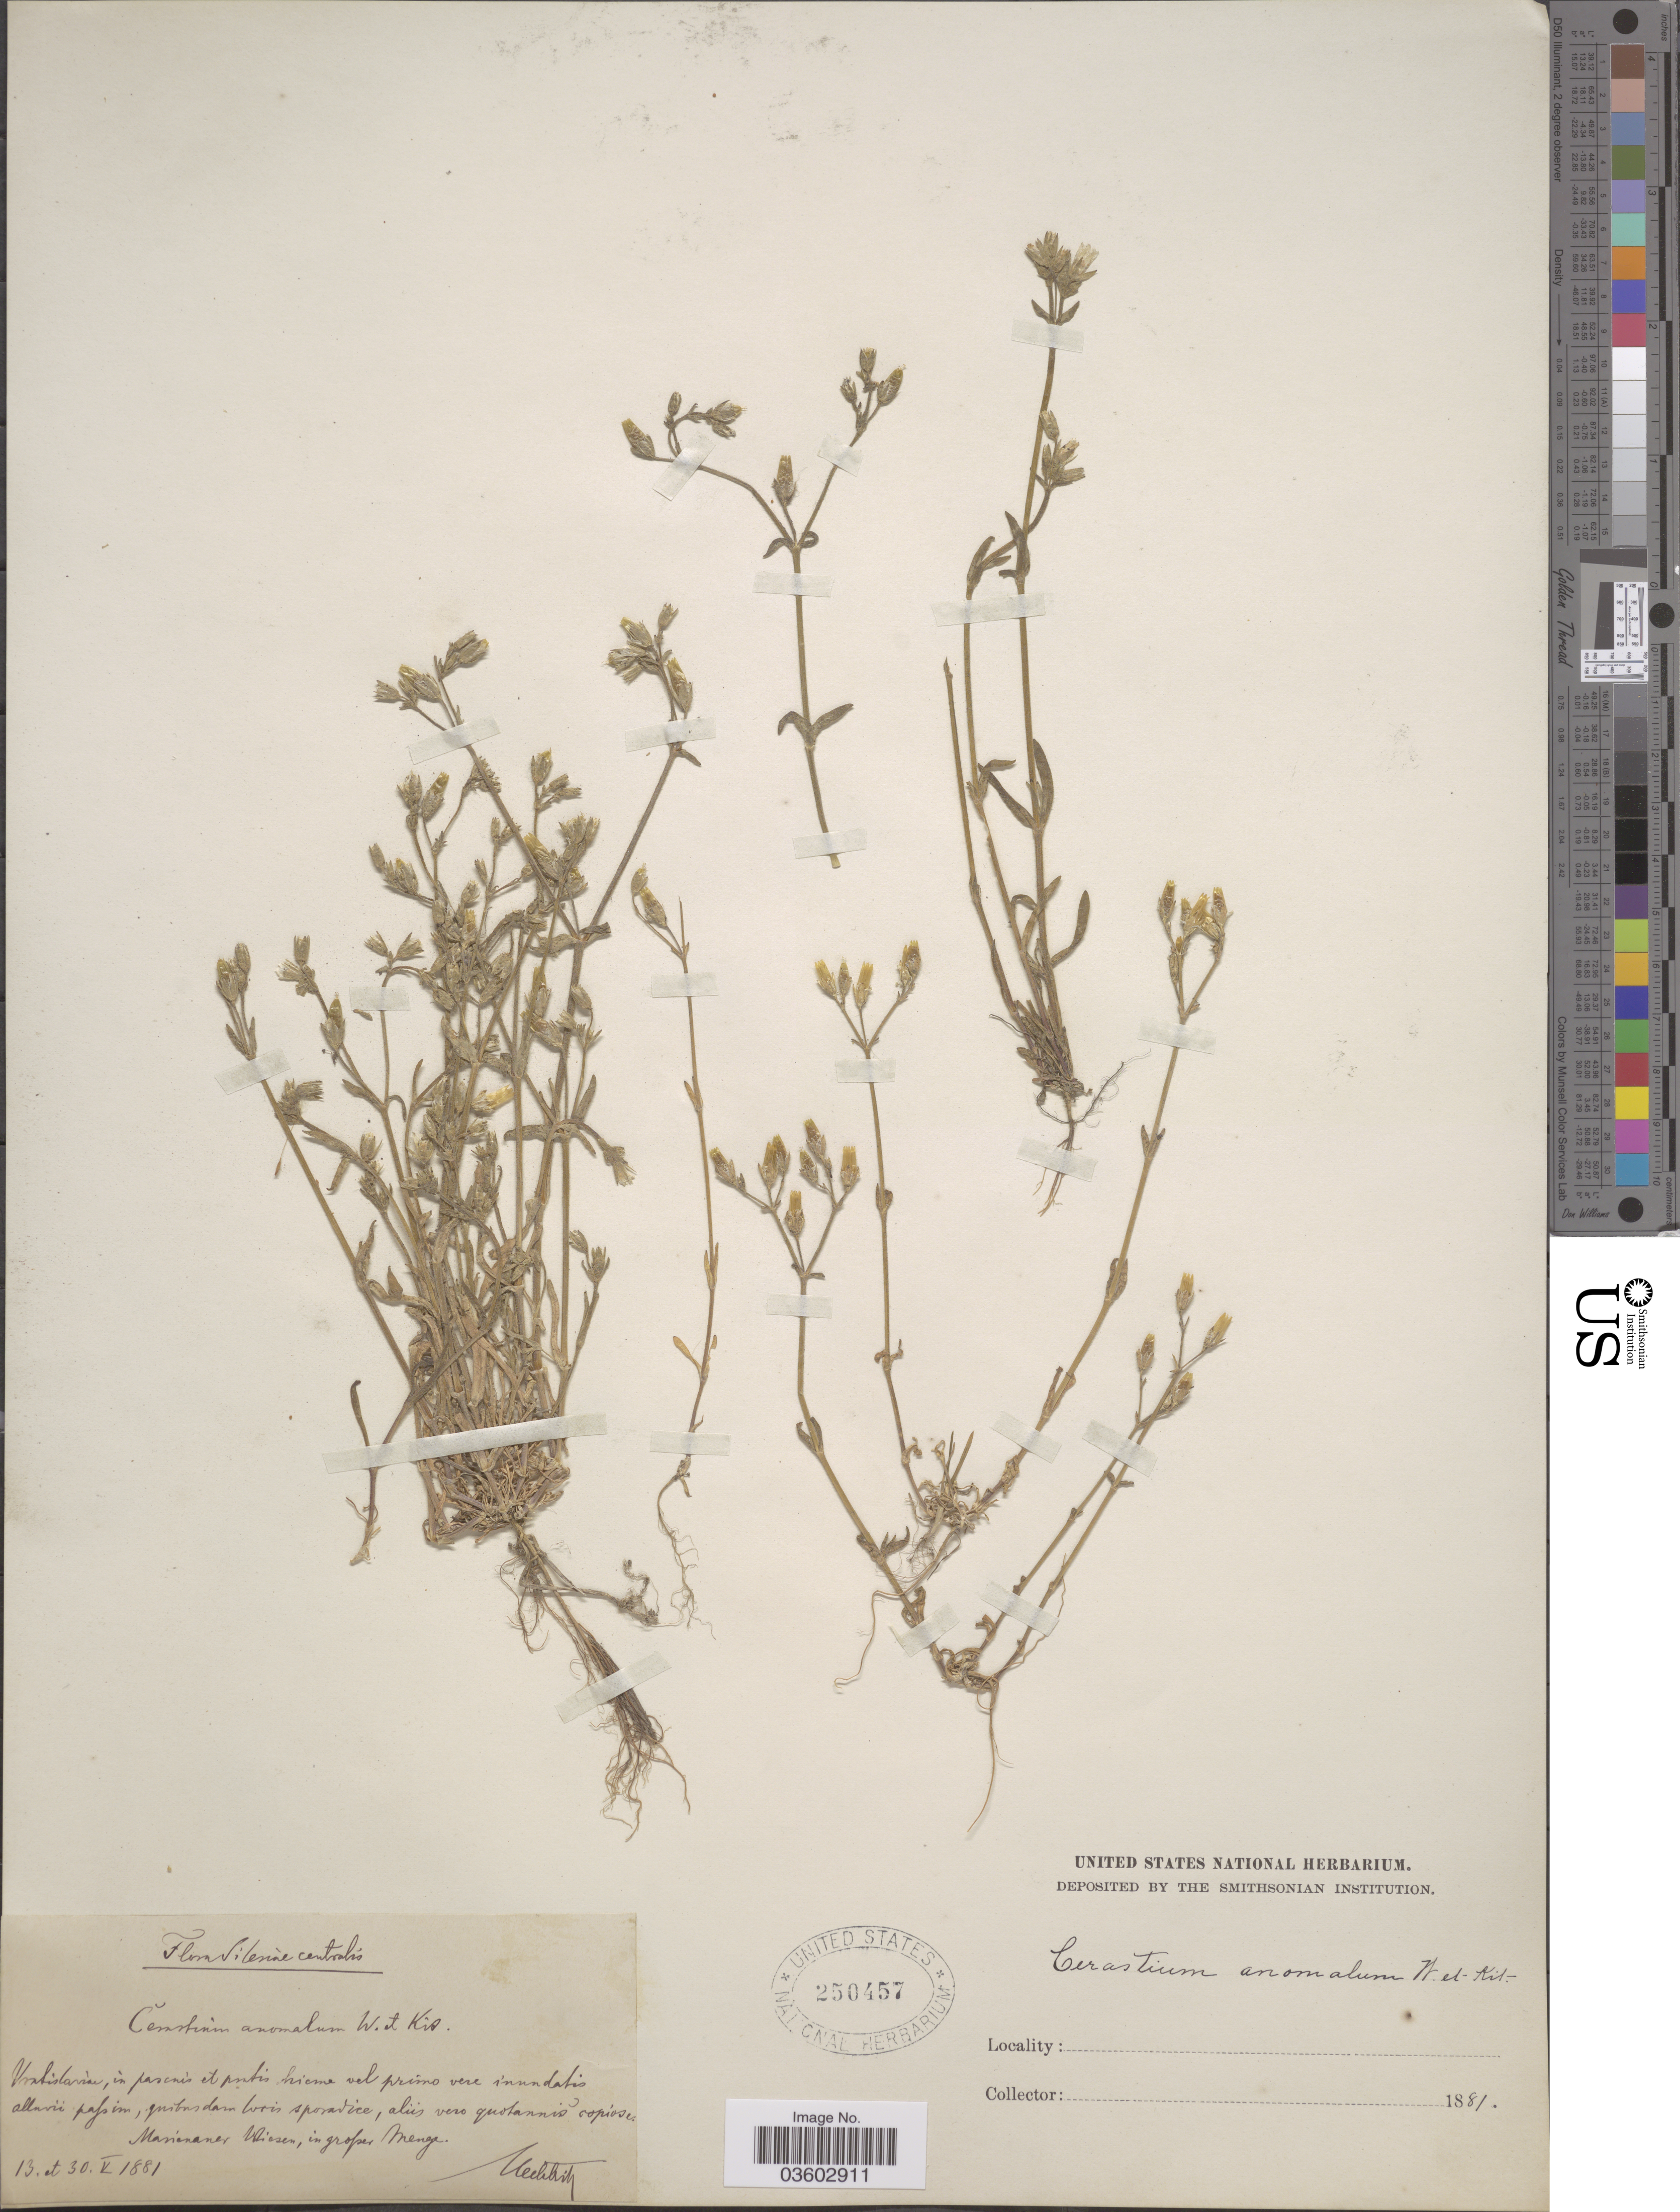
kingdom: Plantae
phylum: Tracheophyta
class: Magnoliopsida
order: Caryophyllales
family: Caryophyllaceae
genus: Dichodon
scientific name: Dichodon viscidus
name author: (M. Bieb.) Holub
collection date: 1881-05-13/1881-05-30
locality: Sileniae centralis. Masienane, Istiesen, in grope Menga. [interpreted]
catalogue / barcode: US 250457